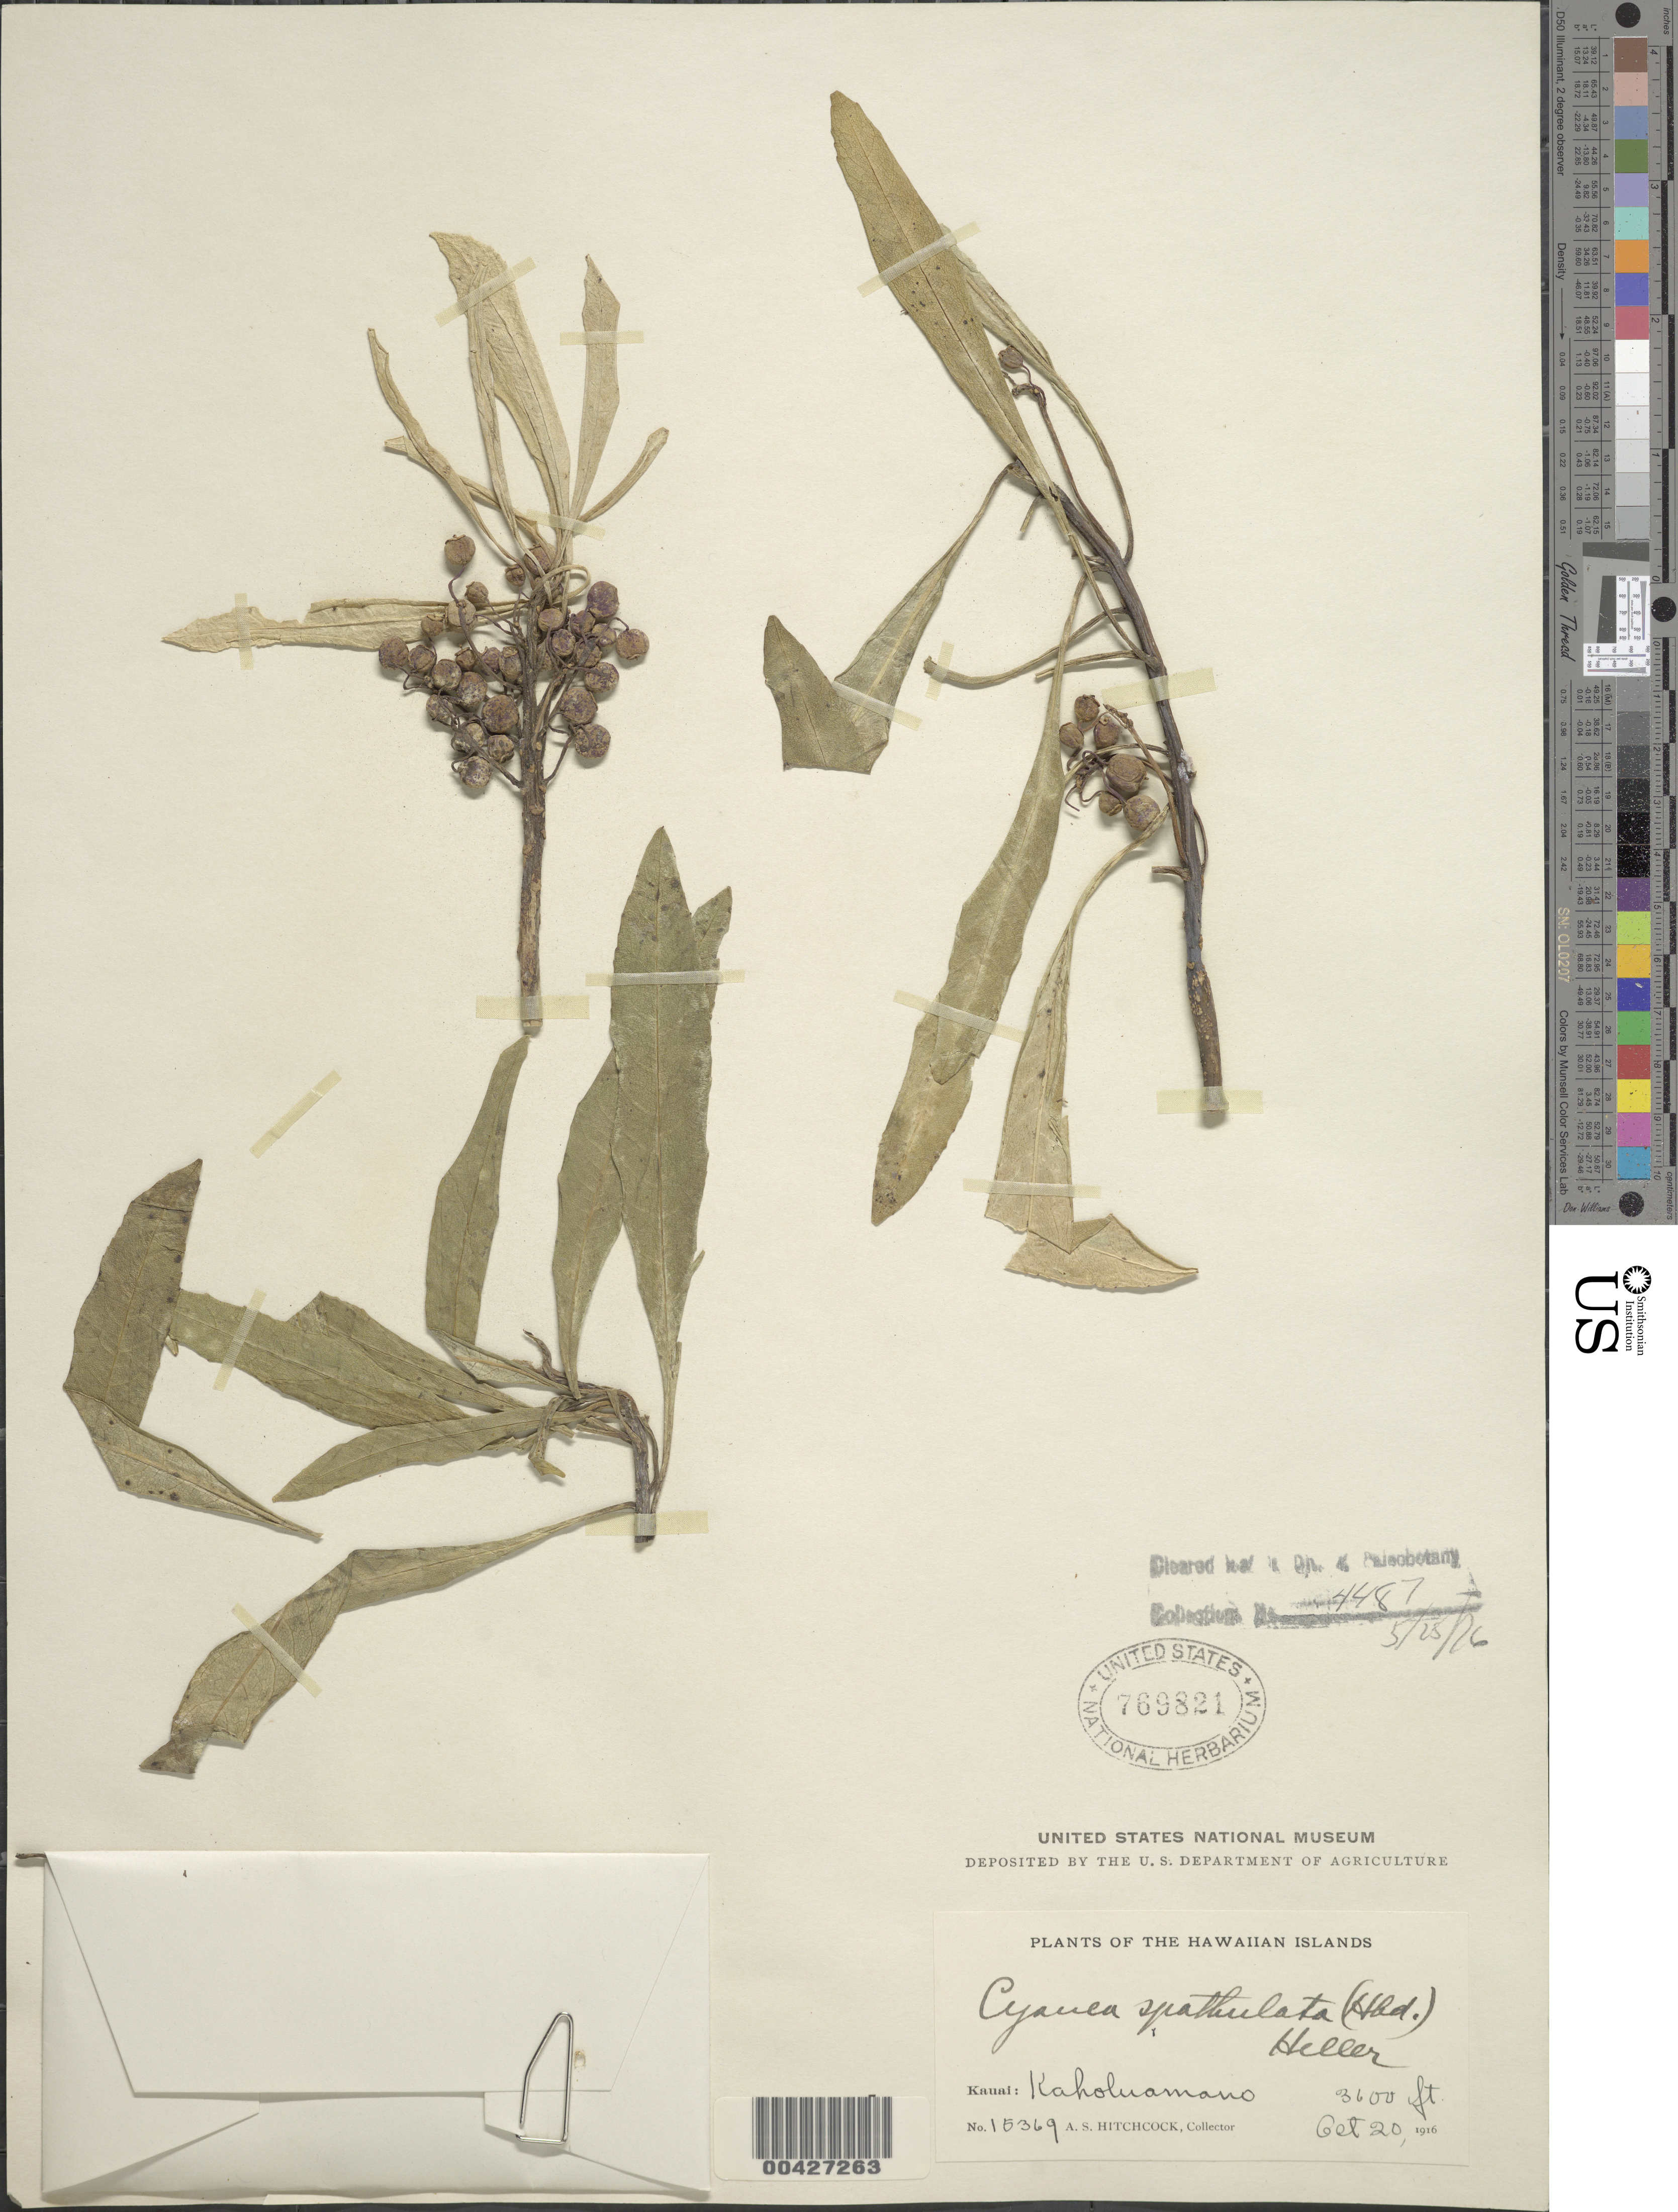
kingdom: Plantae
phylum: Tracheophyta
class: Magnoliopsida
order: Asterales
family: Campanulaceae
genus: Cyanea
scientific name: Cyanea spathulata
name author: (Hillebr.) A. Heller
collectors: A. S. Hitchcock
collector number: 15369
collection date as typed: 20 Oct 1916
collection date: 1916-10-20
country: United States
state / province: Hawaii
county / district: Kauai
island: Kaua'i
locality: Kaholuamano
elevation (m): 1097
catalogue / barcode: US 769821